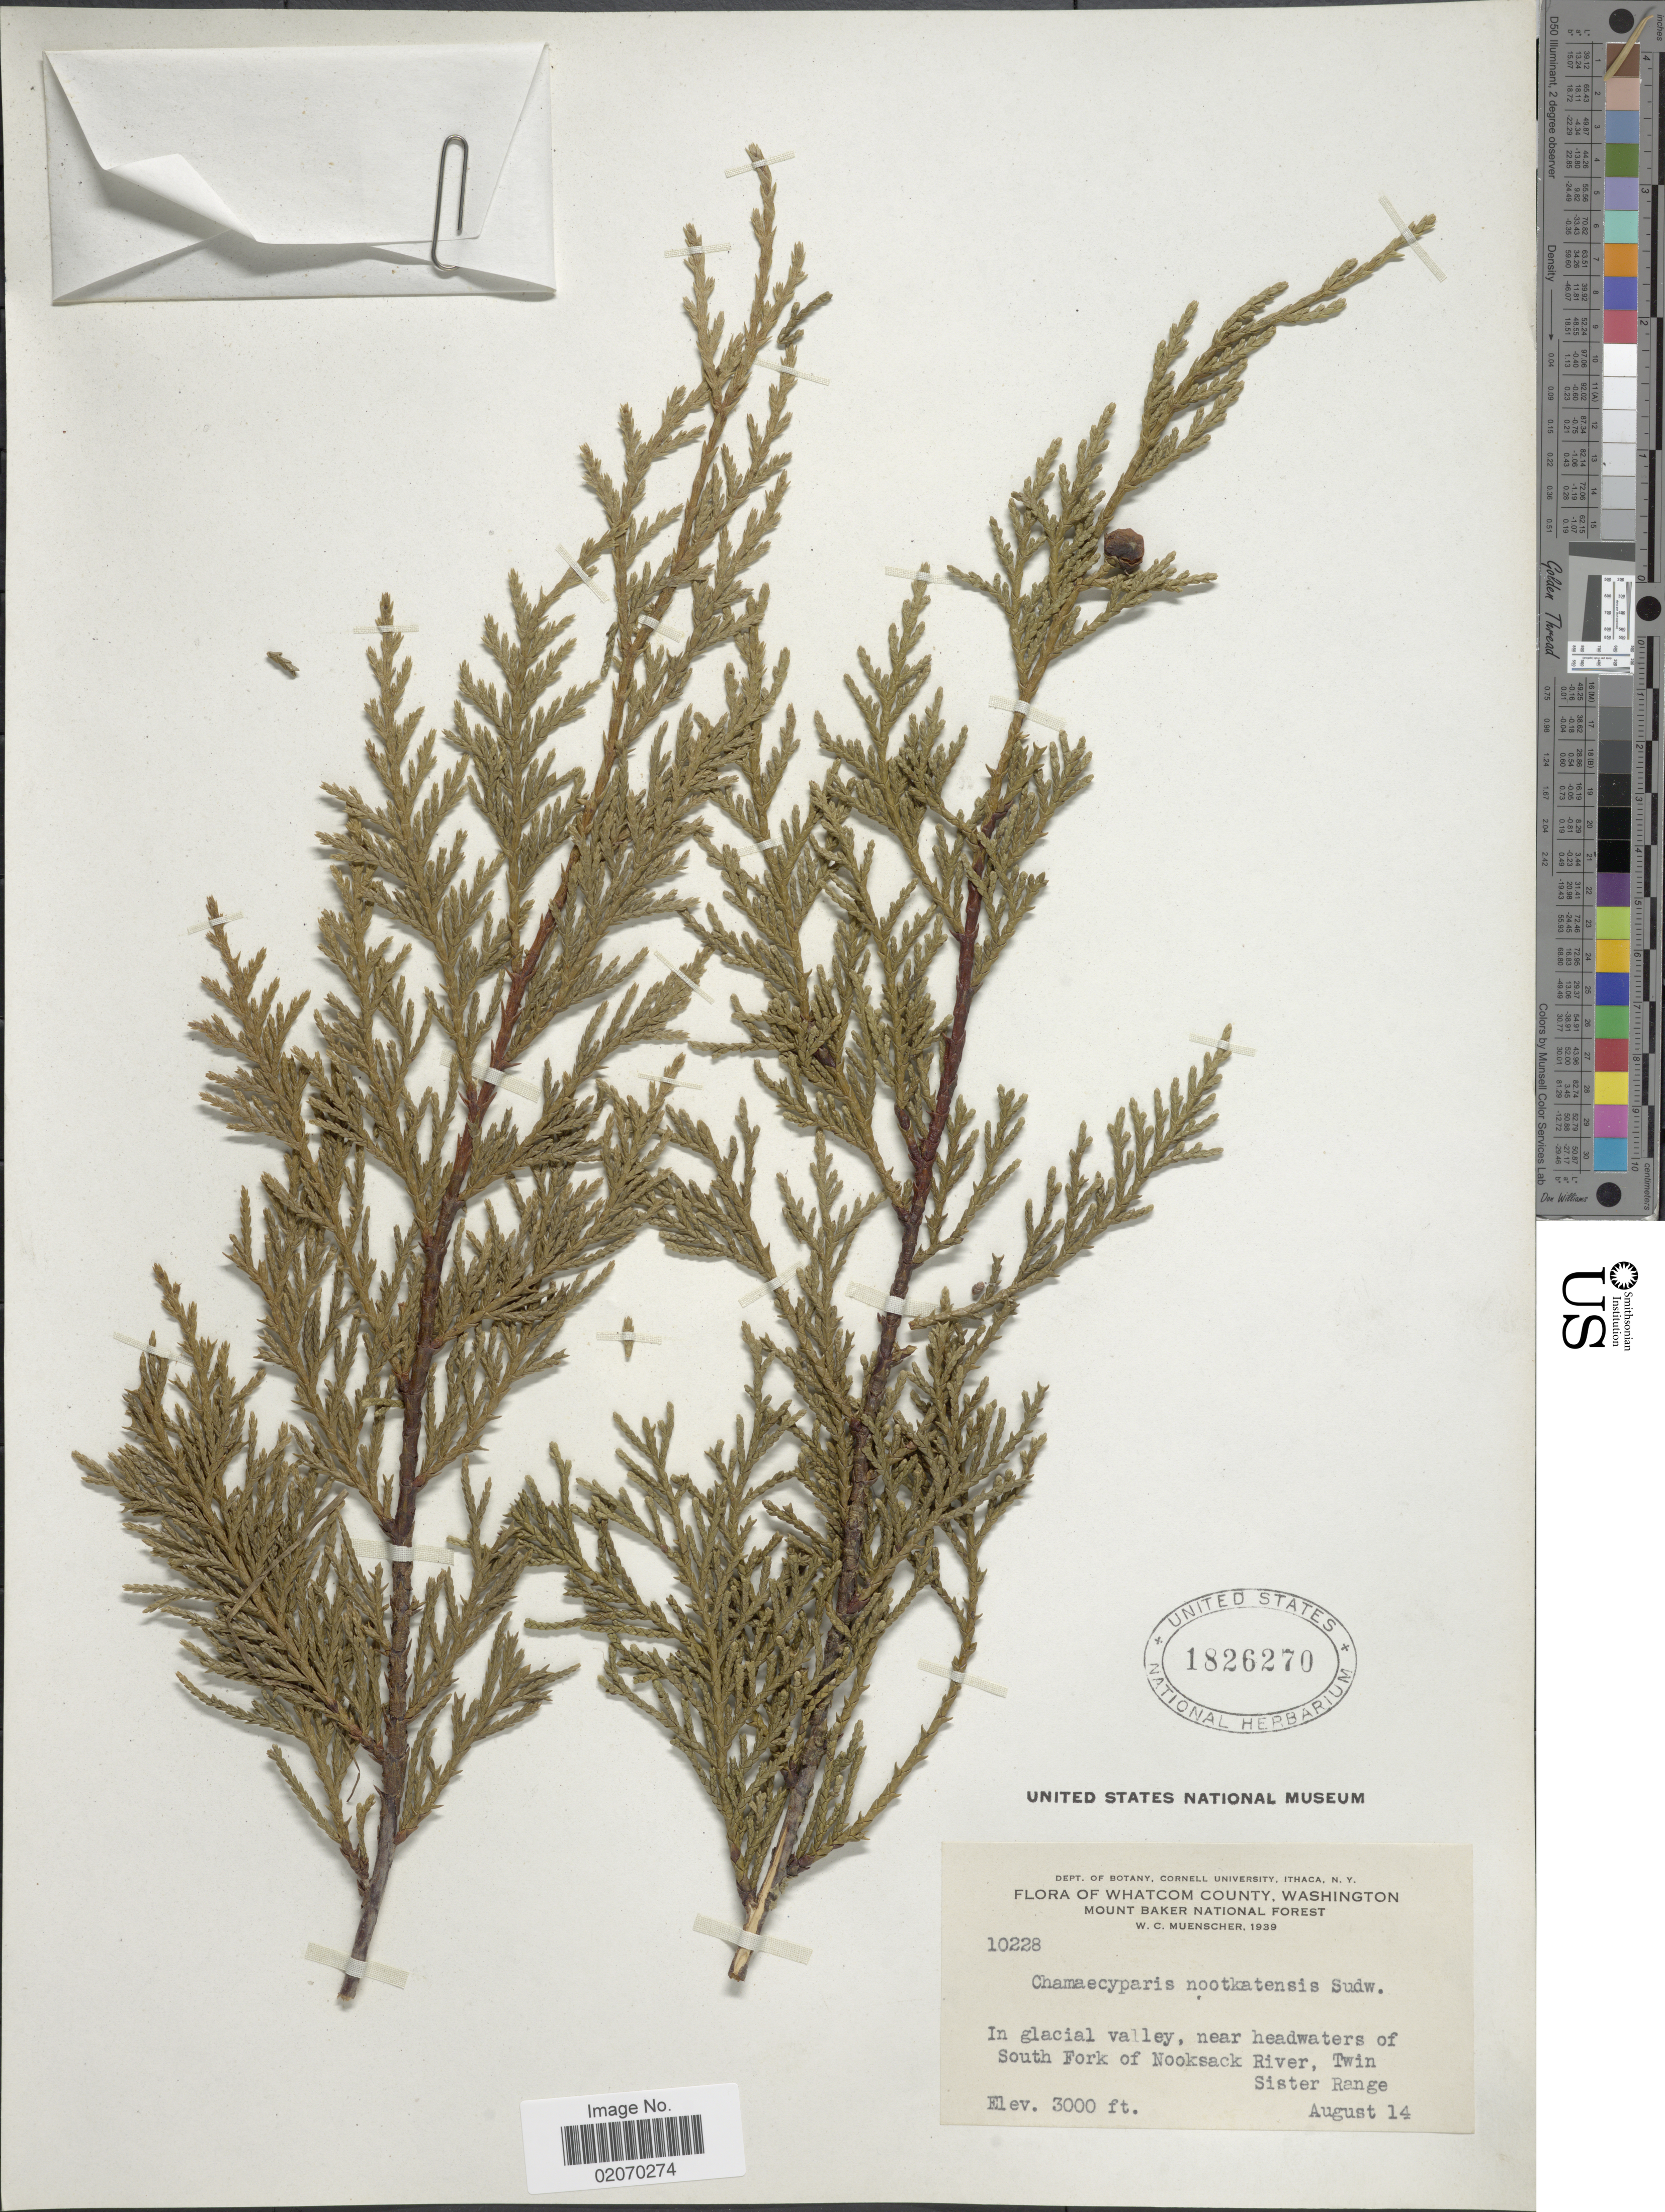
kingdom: Plantae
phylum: Tracheophyta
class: Pinopsida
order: Pinales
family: Cupressaceae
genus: Chamaecyparis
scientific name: Chamaecyparis nootkatensis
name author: (D. Don) Spach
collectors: W. Muenscher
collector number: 10228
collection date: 1939-08-14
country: United States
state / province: Washington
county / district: Whatcom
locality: Whatcom County. Mount Baker National Forest. near headwaters of South Fork of Nooksack River, Twin Sister Range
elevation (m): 914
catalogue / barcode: US 1826270